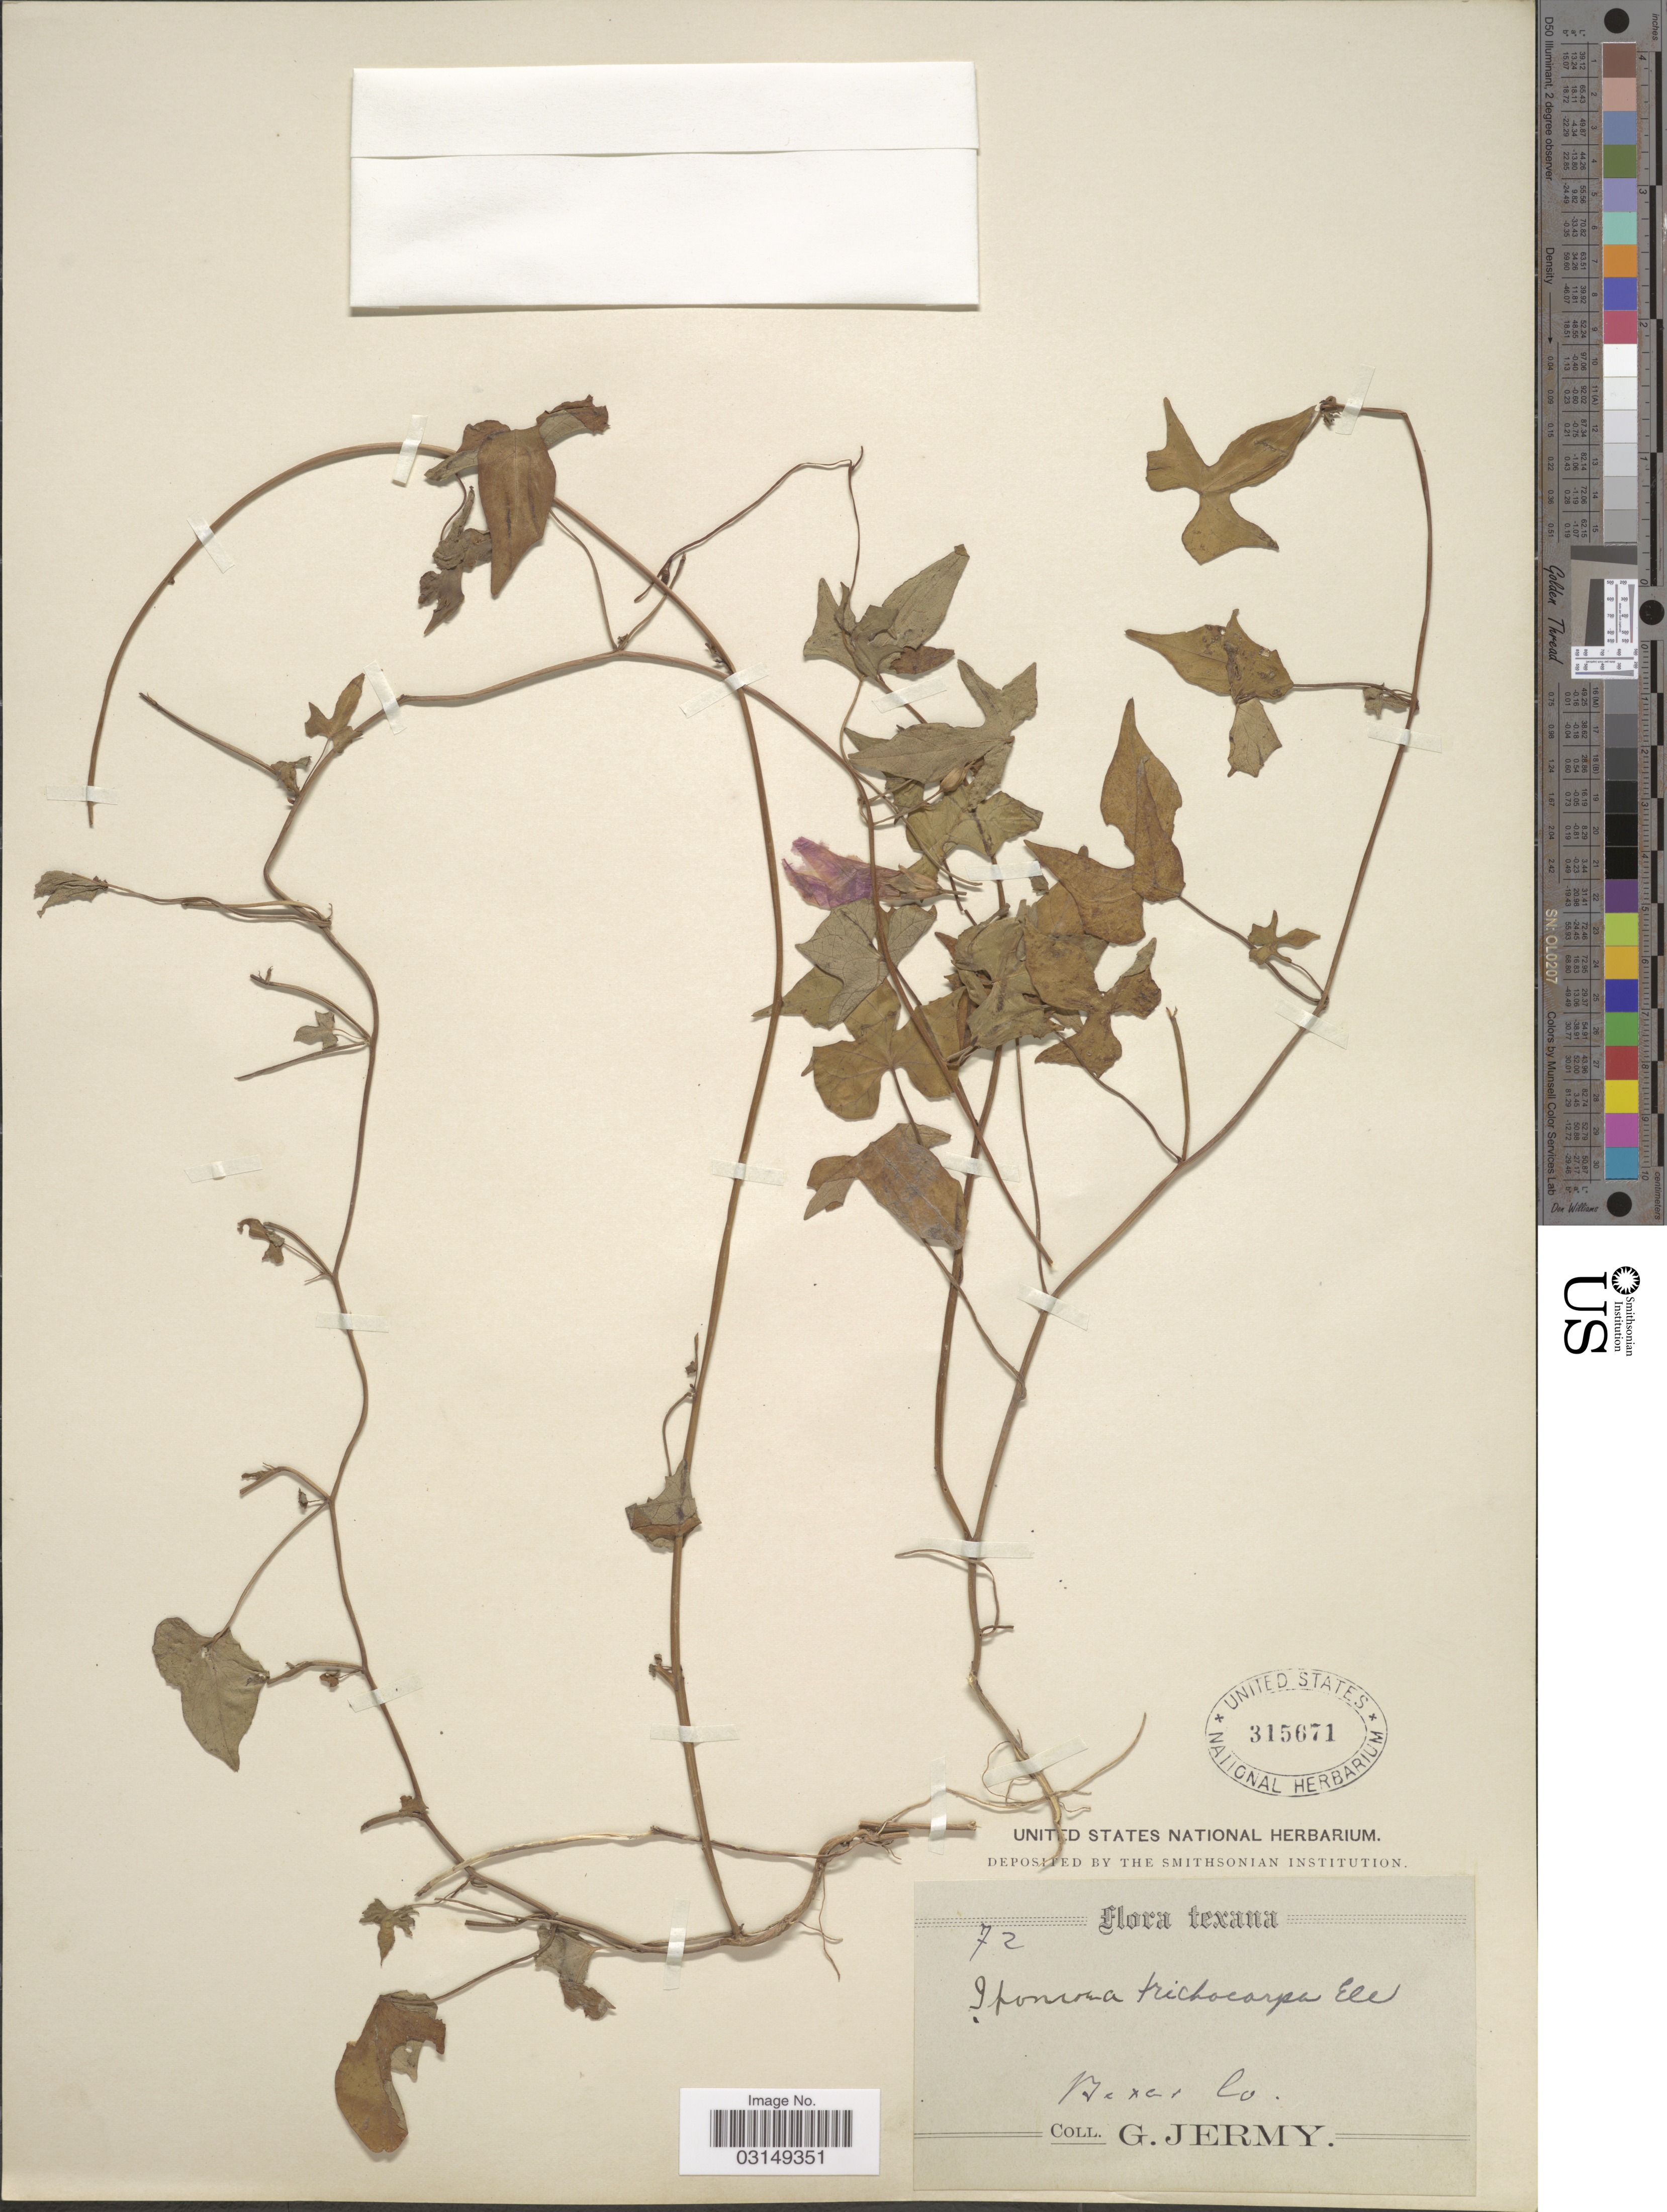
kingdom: Plantae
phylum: Tracheophyta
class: Magnoliopsida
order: Solanales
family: Convolvulaceae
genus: Ipomoea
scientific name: Ipomoea trichocarpa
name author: Elliott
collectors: G. Jermy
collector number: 72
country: United States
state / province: Texas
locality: Bexar Co.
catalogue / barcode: US 315671